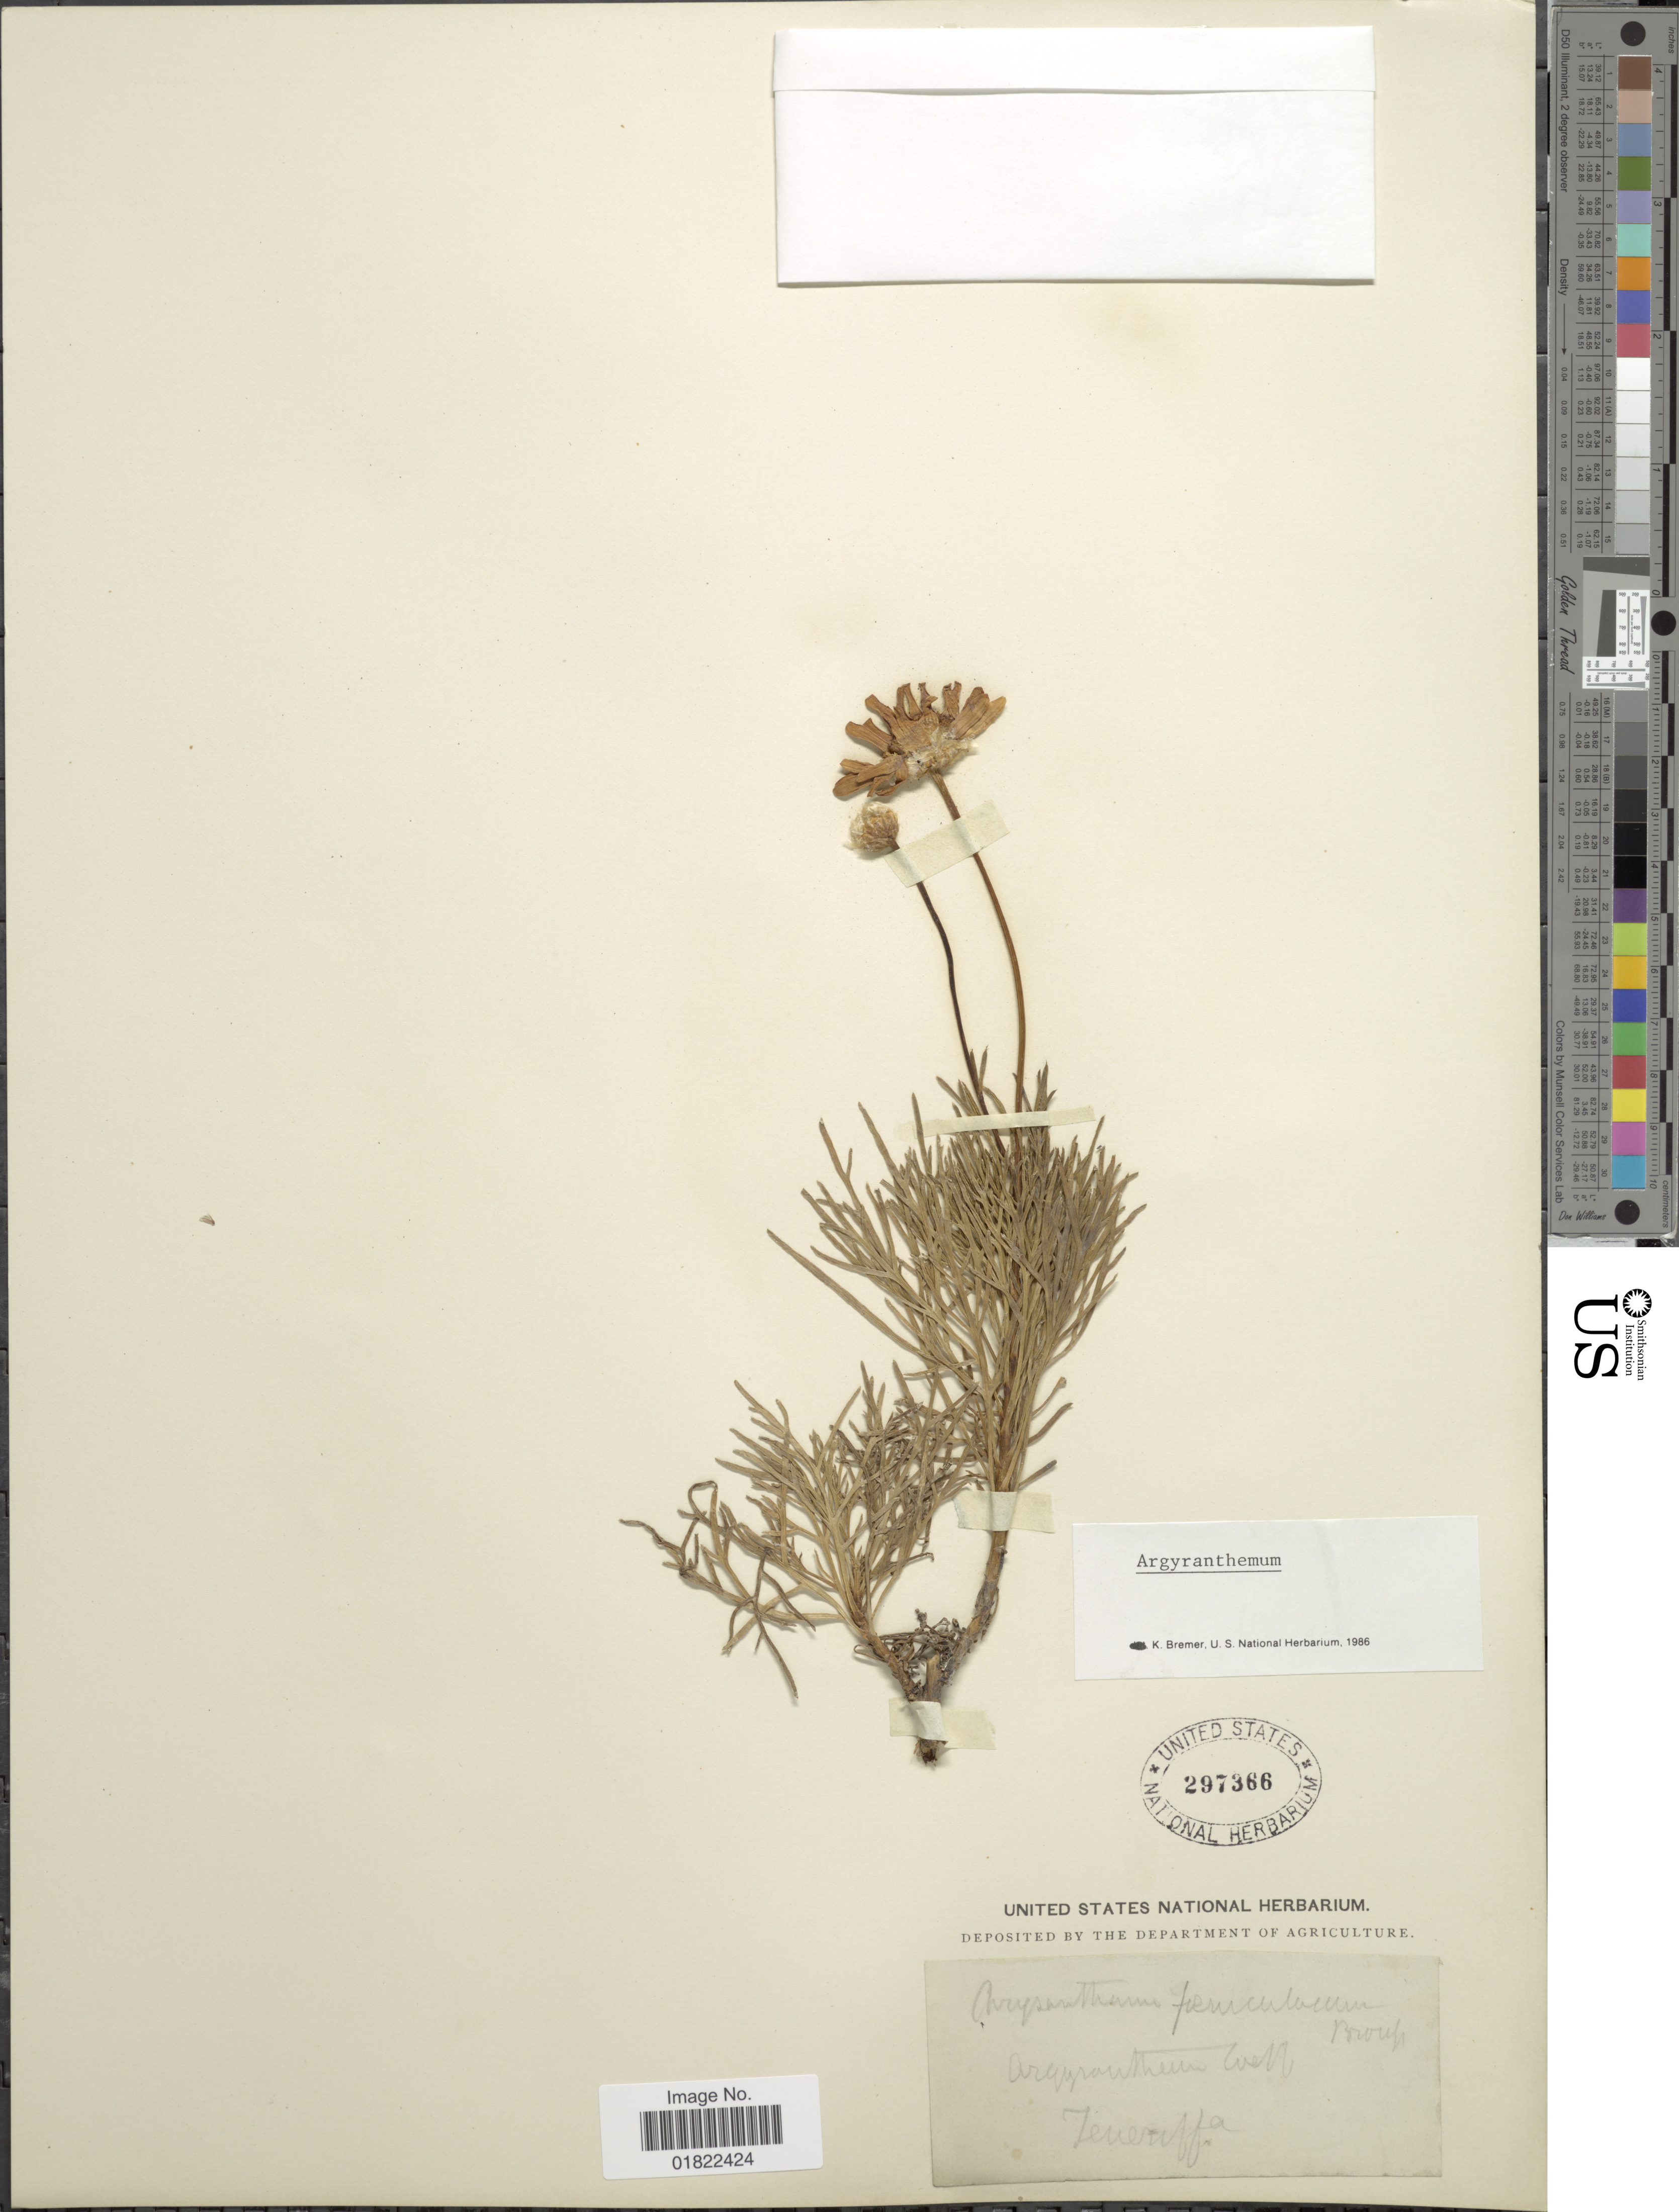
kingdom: Plantae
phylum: Tracheophyta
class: Magnoliopsida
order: Asterales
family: Asteraceae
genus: Argyranthemum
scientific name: Argyranthemum foeniculaceum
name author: (Willd.) Steud.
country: Spain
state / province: Canarias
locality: Teneriffe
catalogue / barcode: US 297366